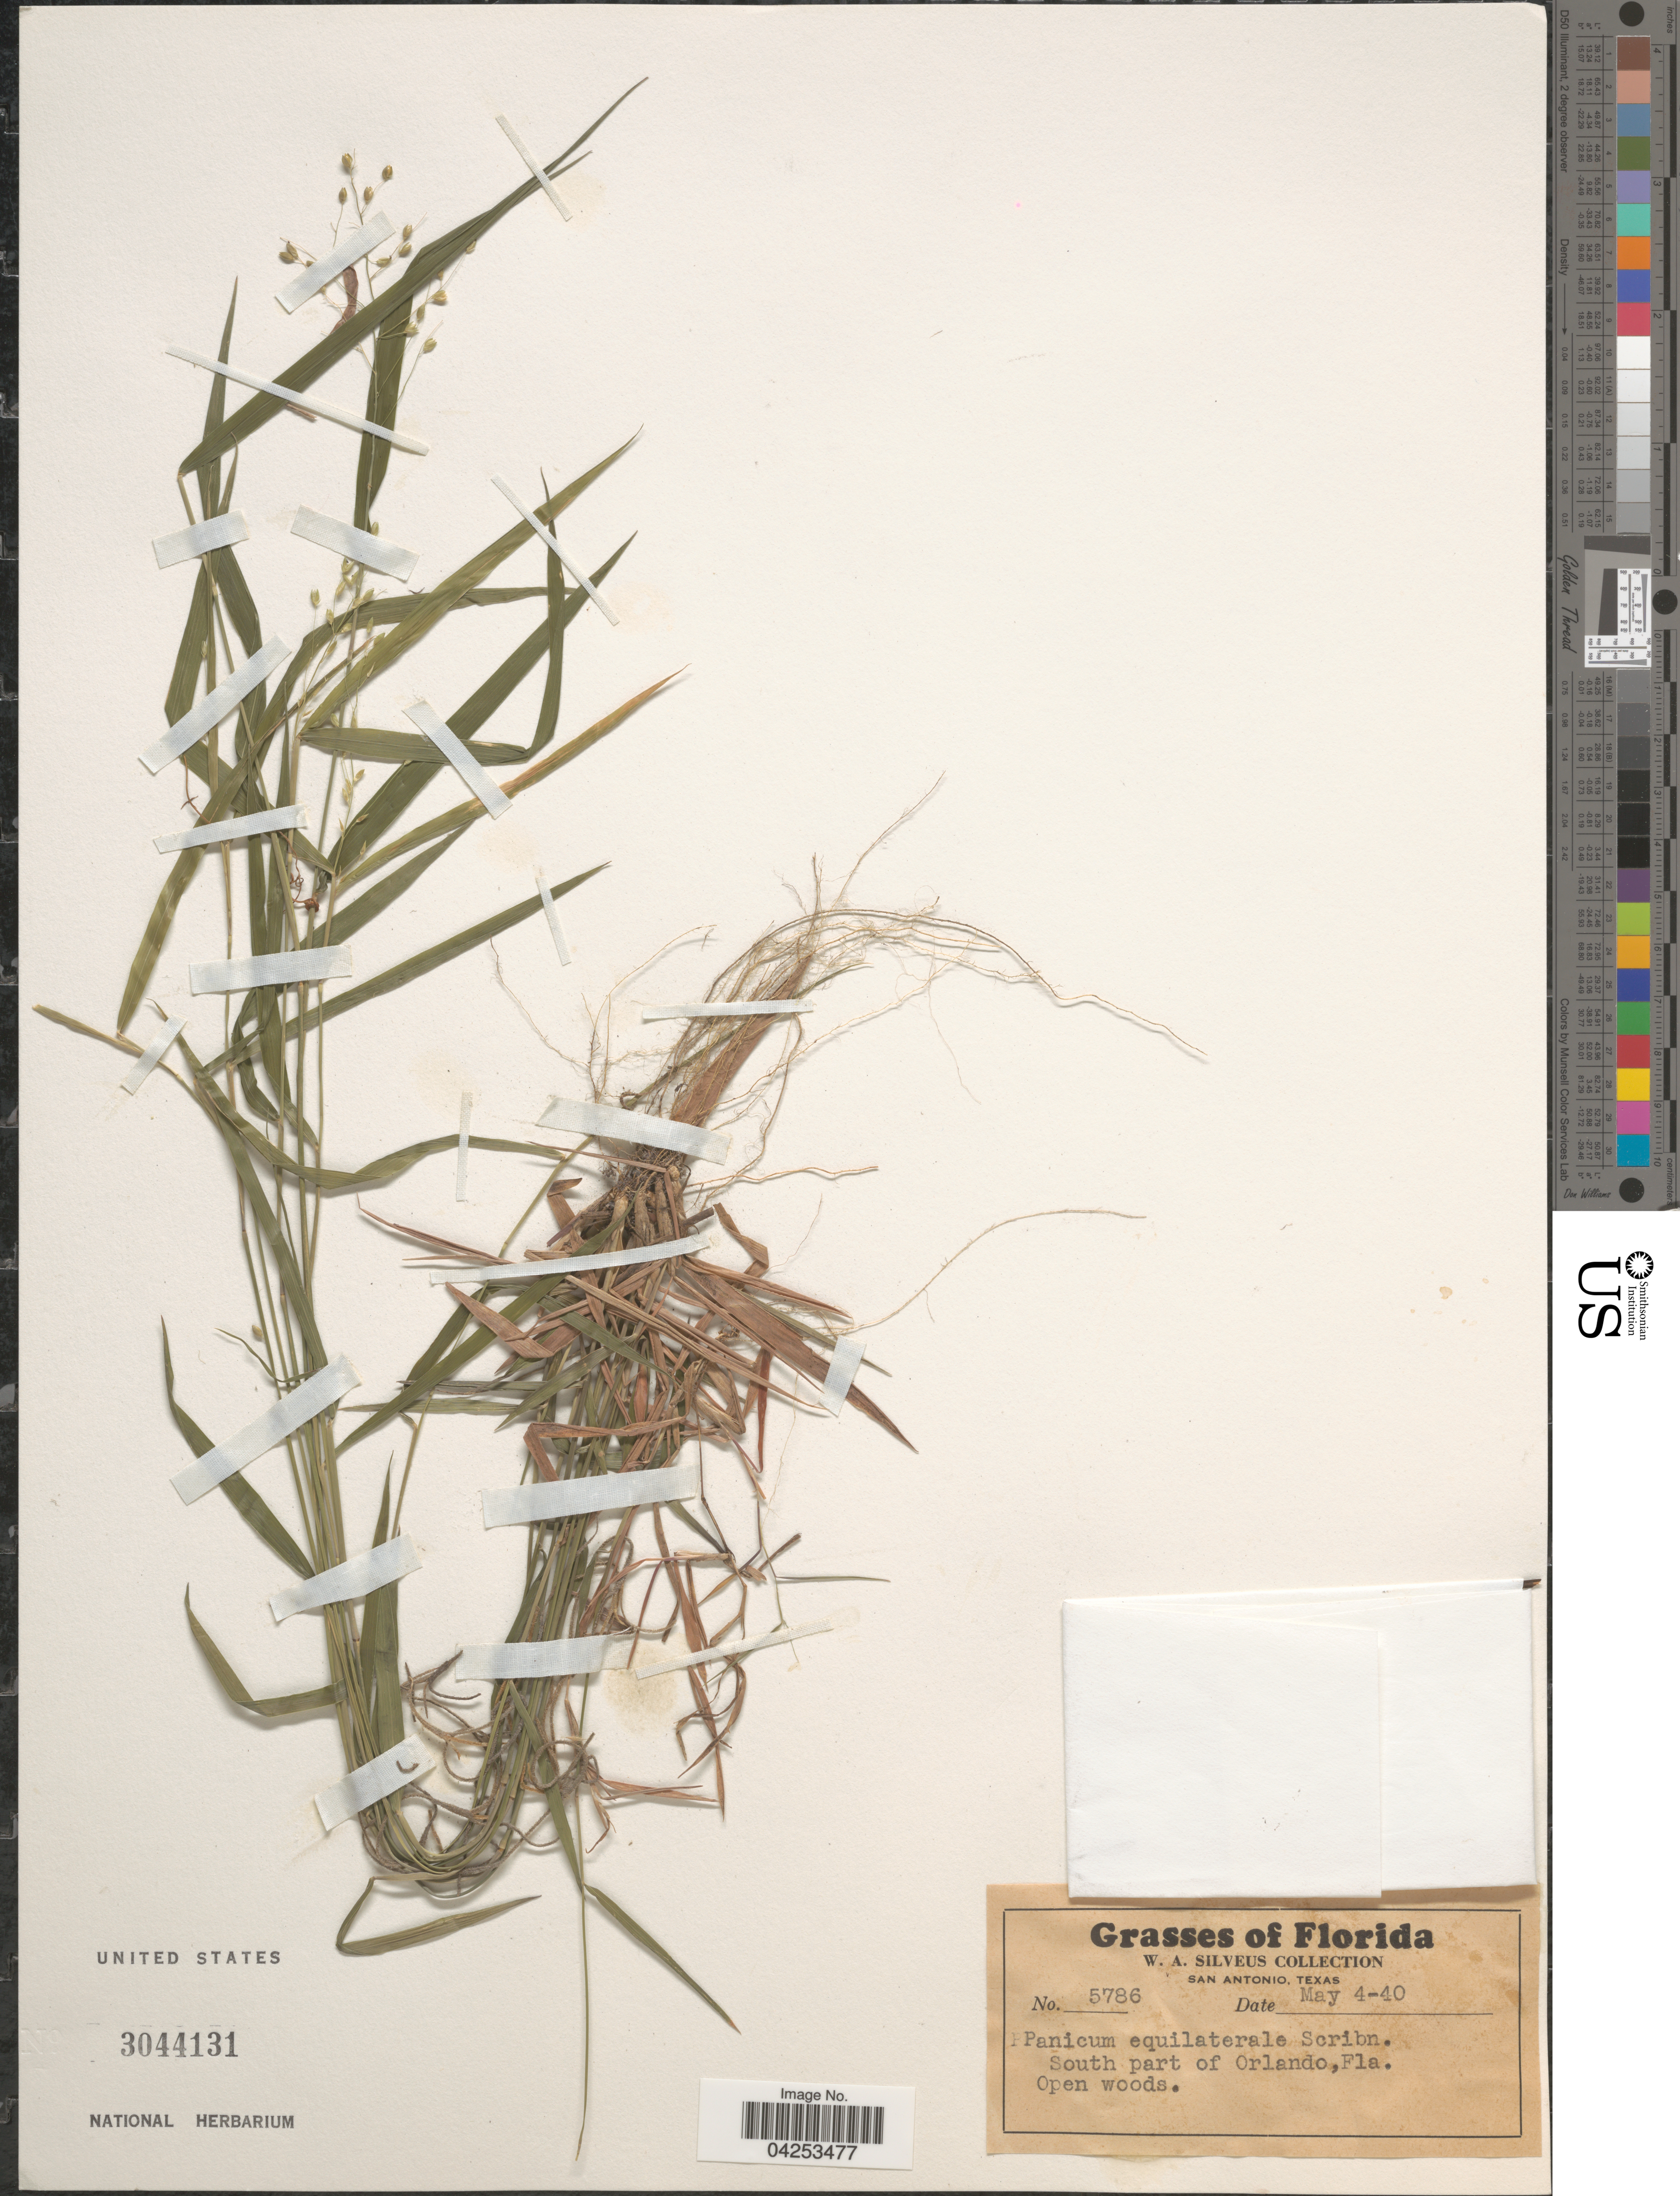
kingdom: Plantae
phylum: Tracheophyta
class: Liliopsida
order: Poales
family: Poaceae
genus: Dichanthelium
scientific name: Dichanthelium commutatum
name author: (Schult.) Gould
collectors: W. Silveus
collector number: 5786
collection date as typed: Transcribed d/m/y: 4/5/40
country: United States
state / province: Florida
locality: South part of Orlando.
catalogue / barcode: US 3044131